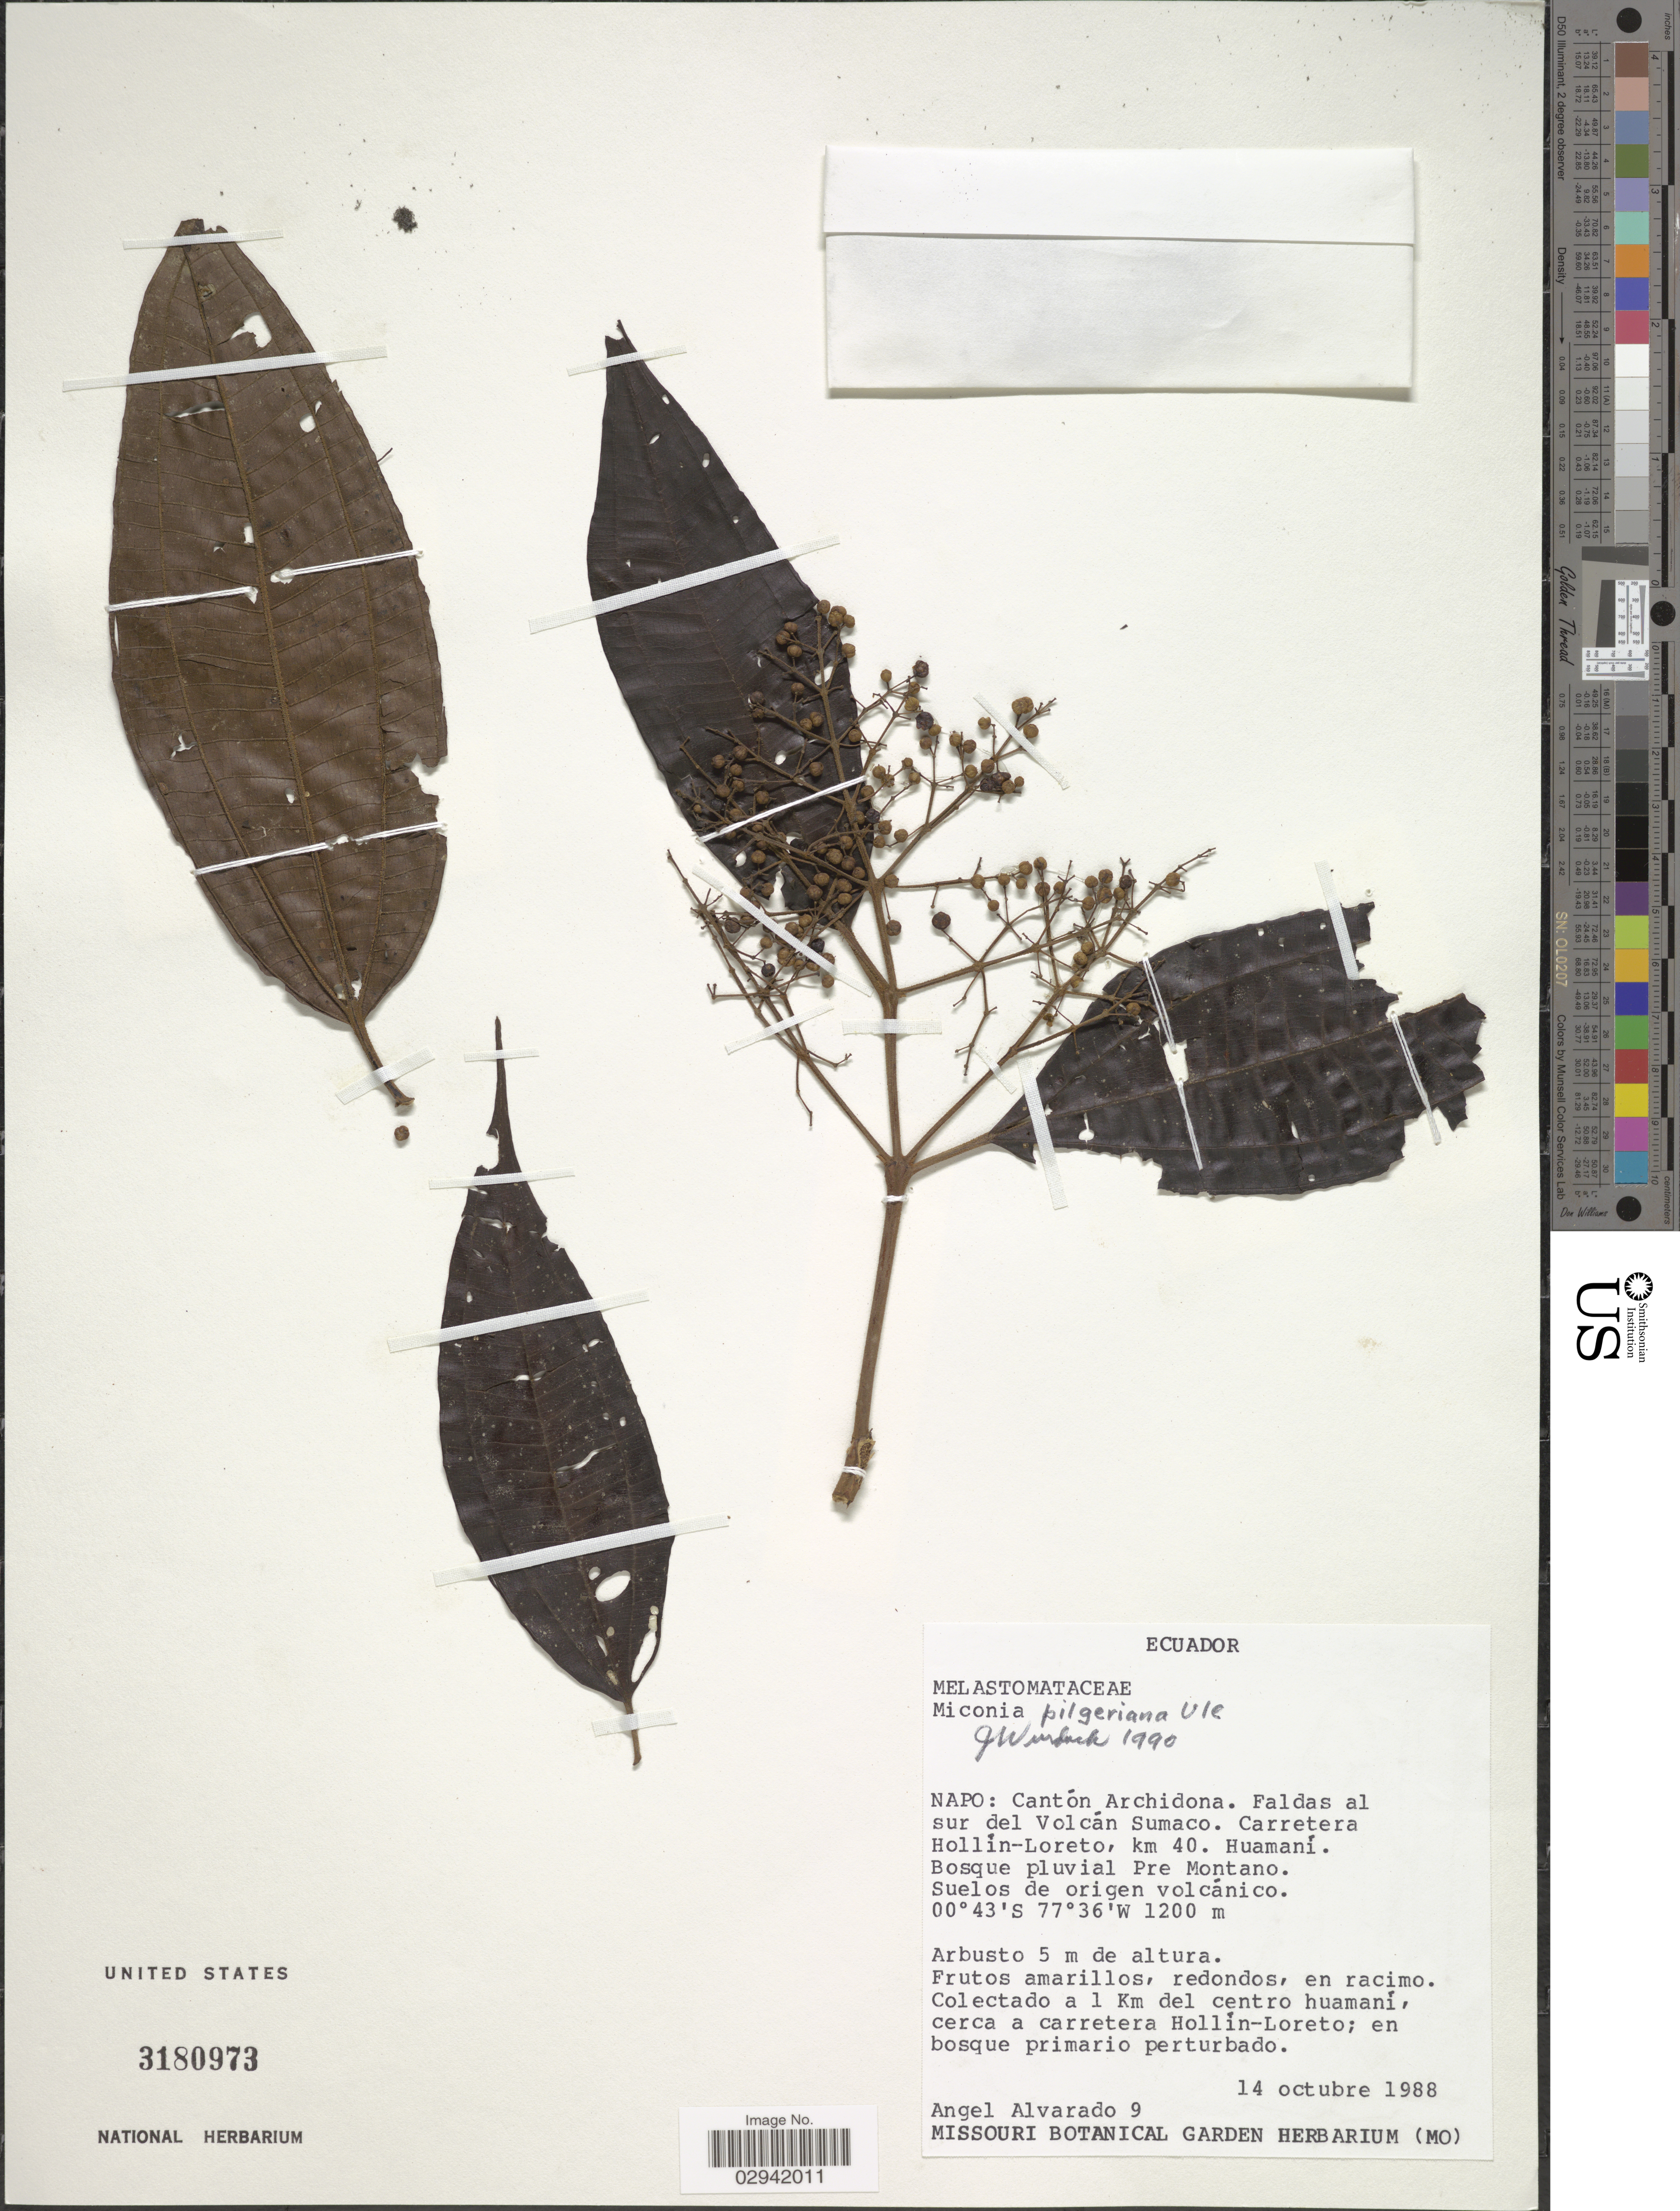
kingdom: Plantae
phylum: Tracheophyta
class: Magnoliopsida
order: Myrtales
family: Melastomataceae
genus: Miconia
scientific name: Miconia pilgeriana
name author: Ule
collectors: A. Alvarado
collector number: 9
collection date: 1988-10-14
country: Ecuador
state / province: Napo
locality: Cantón Archidona. Faldas al sur del Volcán Sumaco. Carretera Hollín-Loreto, km 40. Huamaní.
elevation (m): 1200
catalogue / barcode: US 3180973